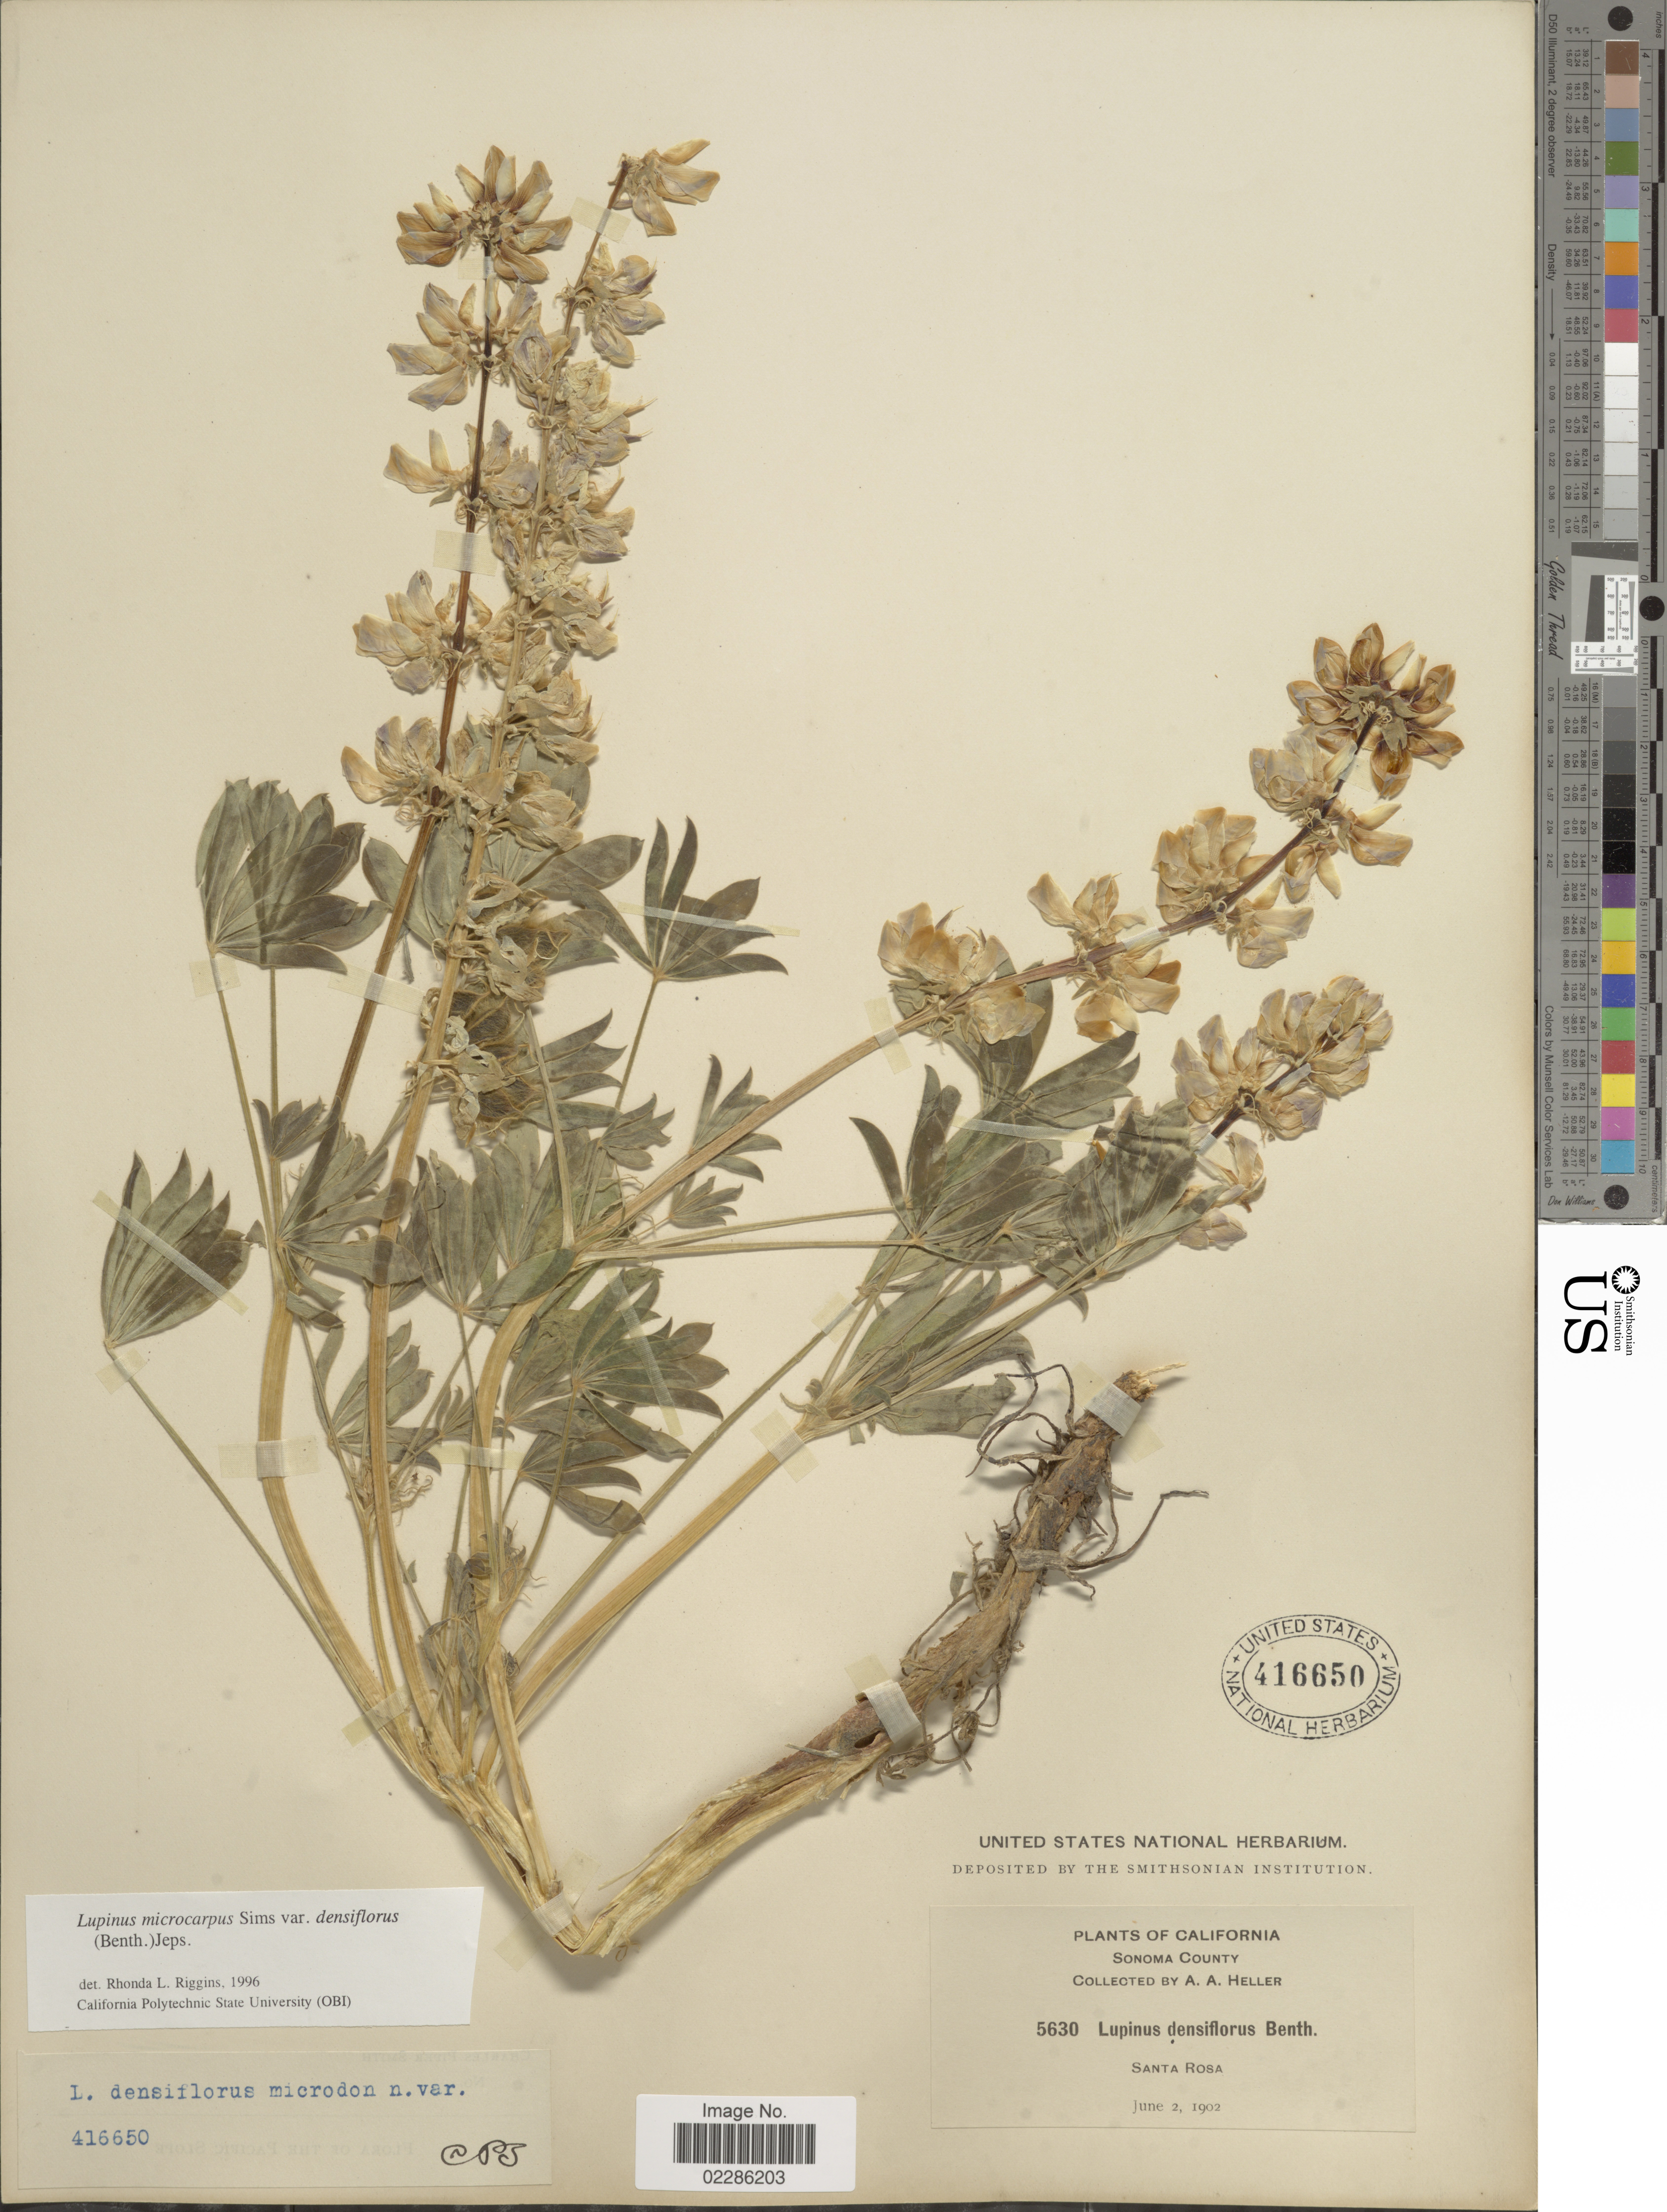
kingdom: Plantae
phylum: Tracheophyta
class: Magnoliopsida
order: Fabales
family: Fabaceae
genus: Lupinus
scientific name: Lupinus microcarpus var. densiflorus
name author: (Benth.) Jeps.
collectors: A. A. Heller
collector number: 5630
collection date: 1902-06-02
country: United States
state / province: California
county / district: Sonoma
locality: Sonoma County, Santa Rosa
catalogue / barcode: US 416650